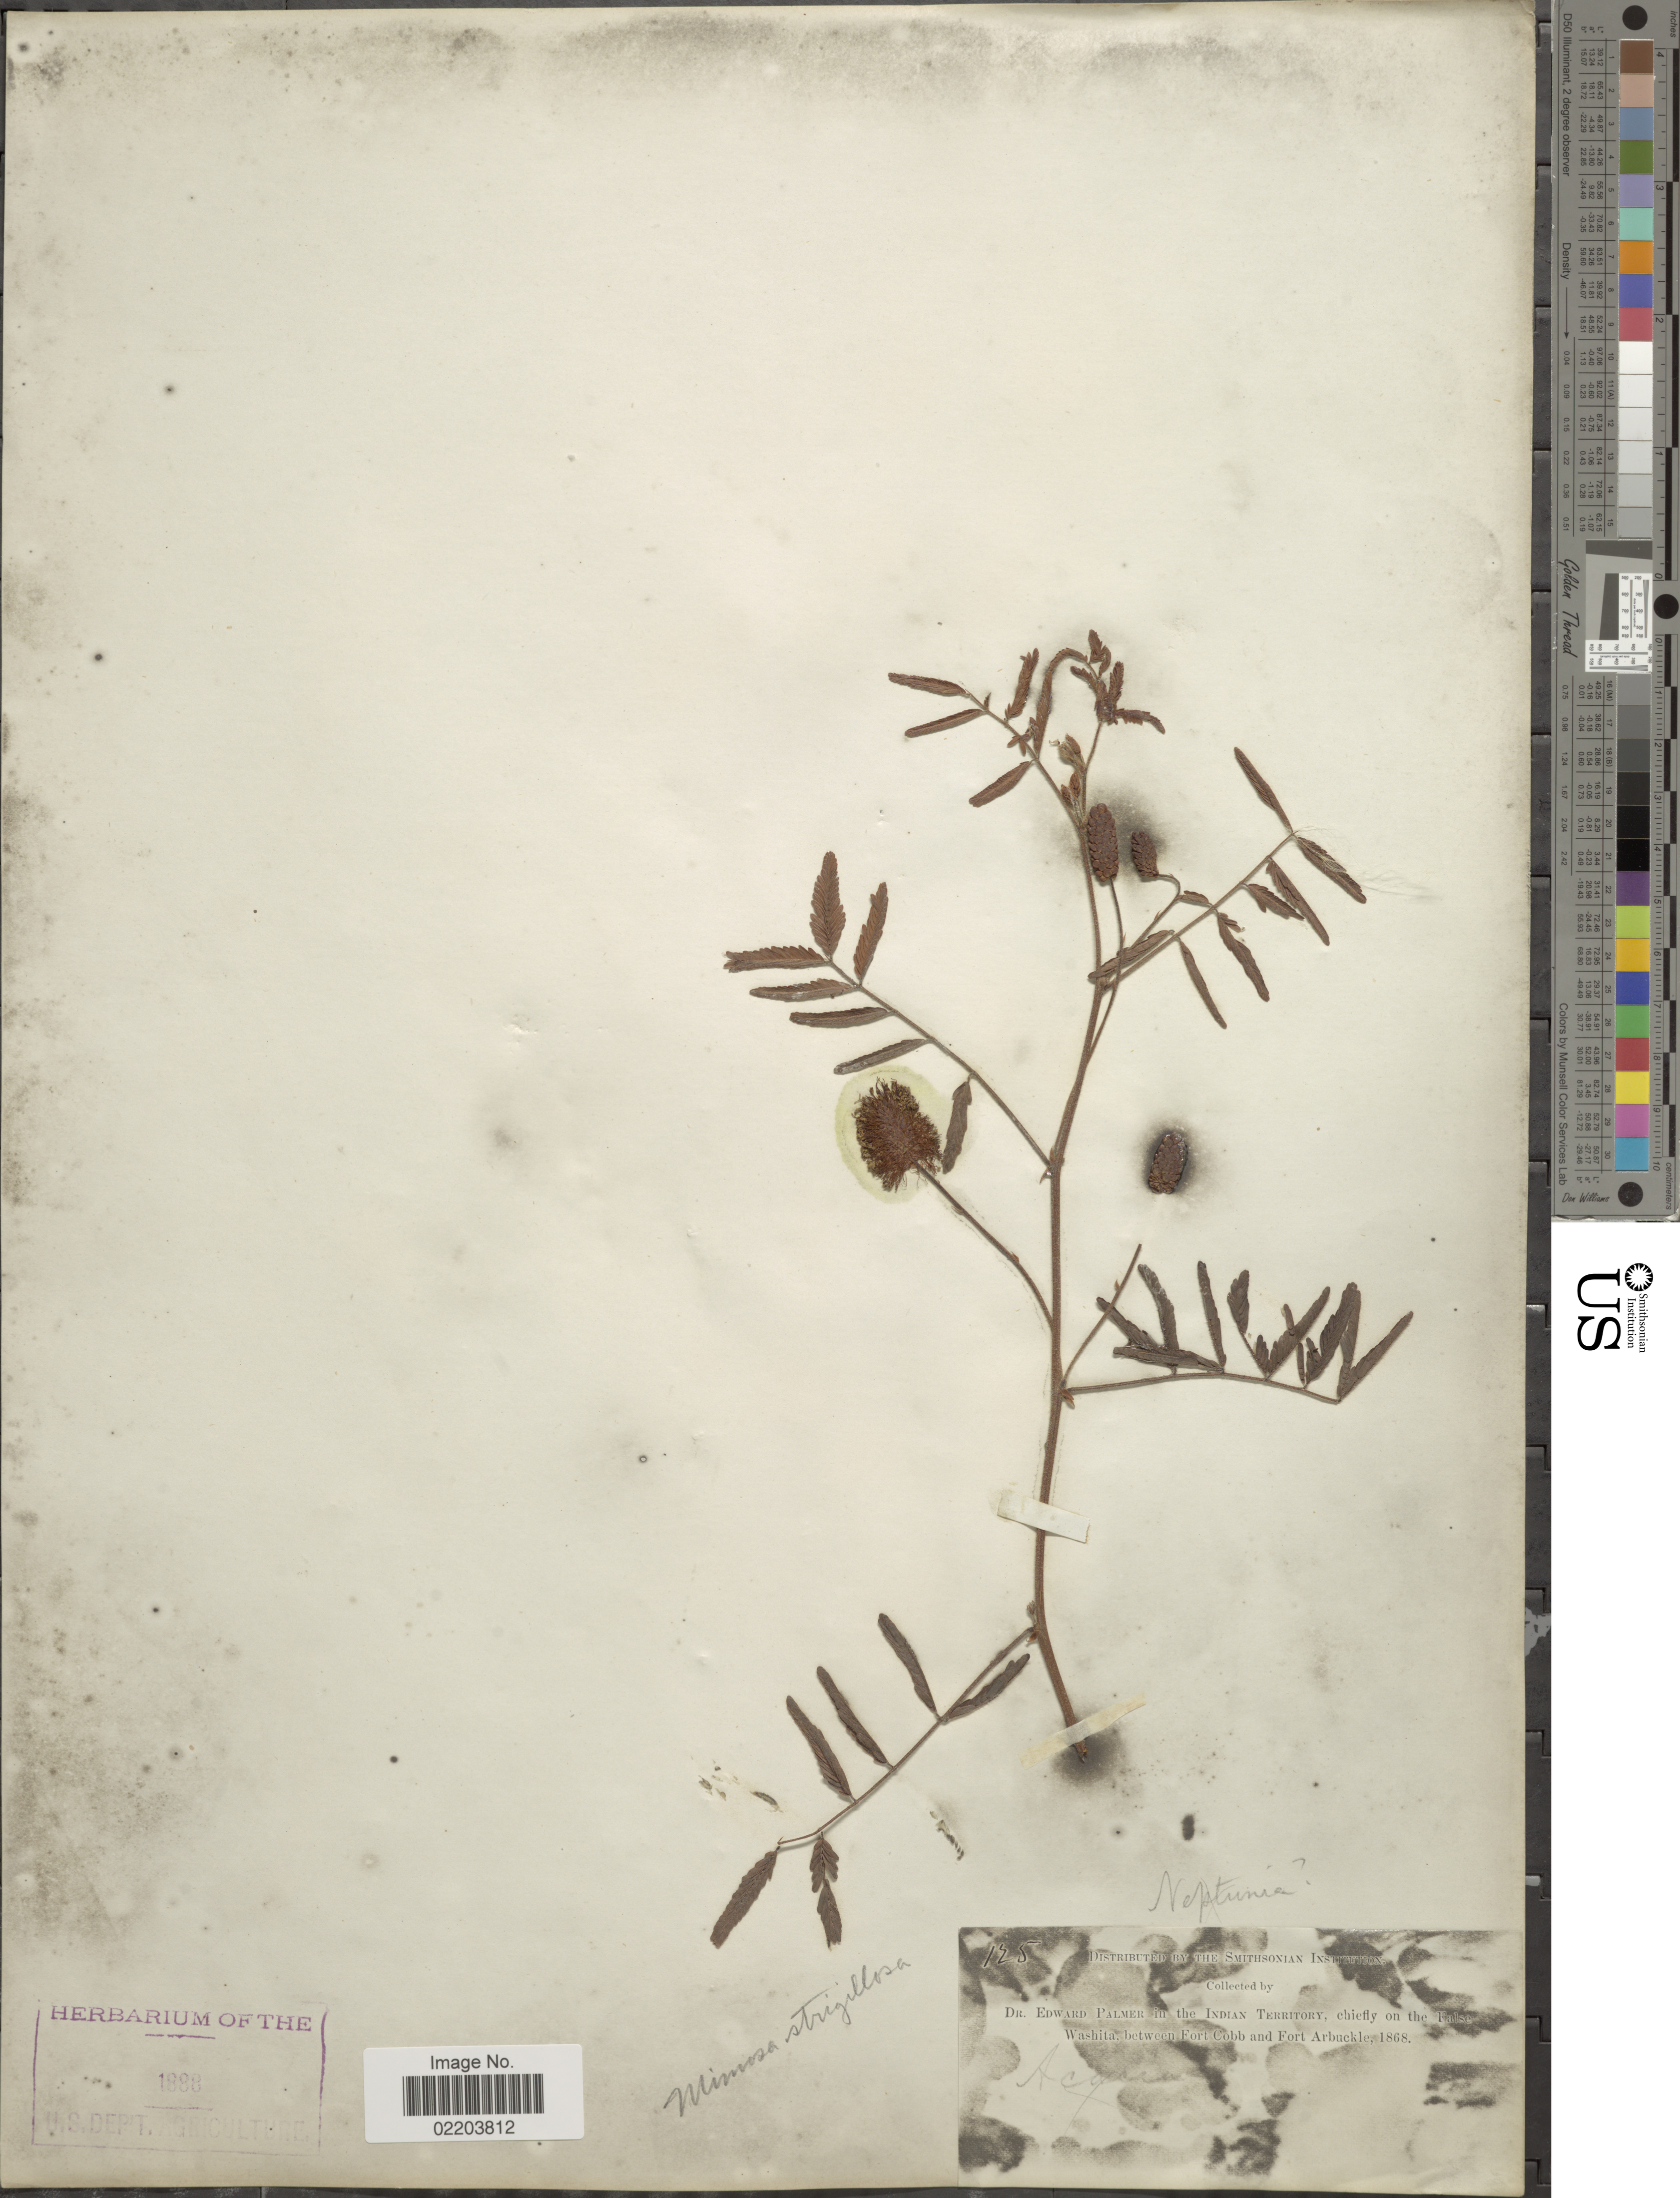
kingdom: Plantae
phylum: Tracheophyta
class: Magnoliopsida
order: Fabales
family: Fabaceae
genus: Mimosa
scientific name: Mimosa strigillosa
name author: Torr. & A. Gray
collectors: E. Palmer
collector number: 125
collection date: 1868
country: United States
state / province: Oklahoma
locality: In the Indian territory, chiefly on the False Washita, between Fort Cobb and Fort Arbuckle